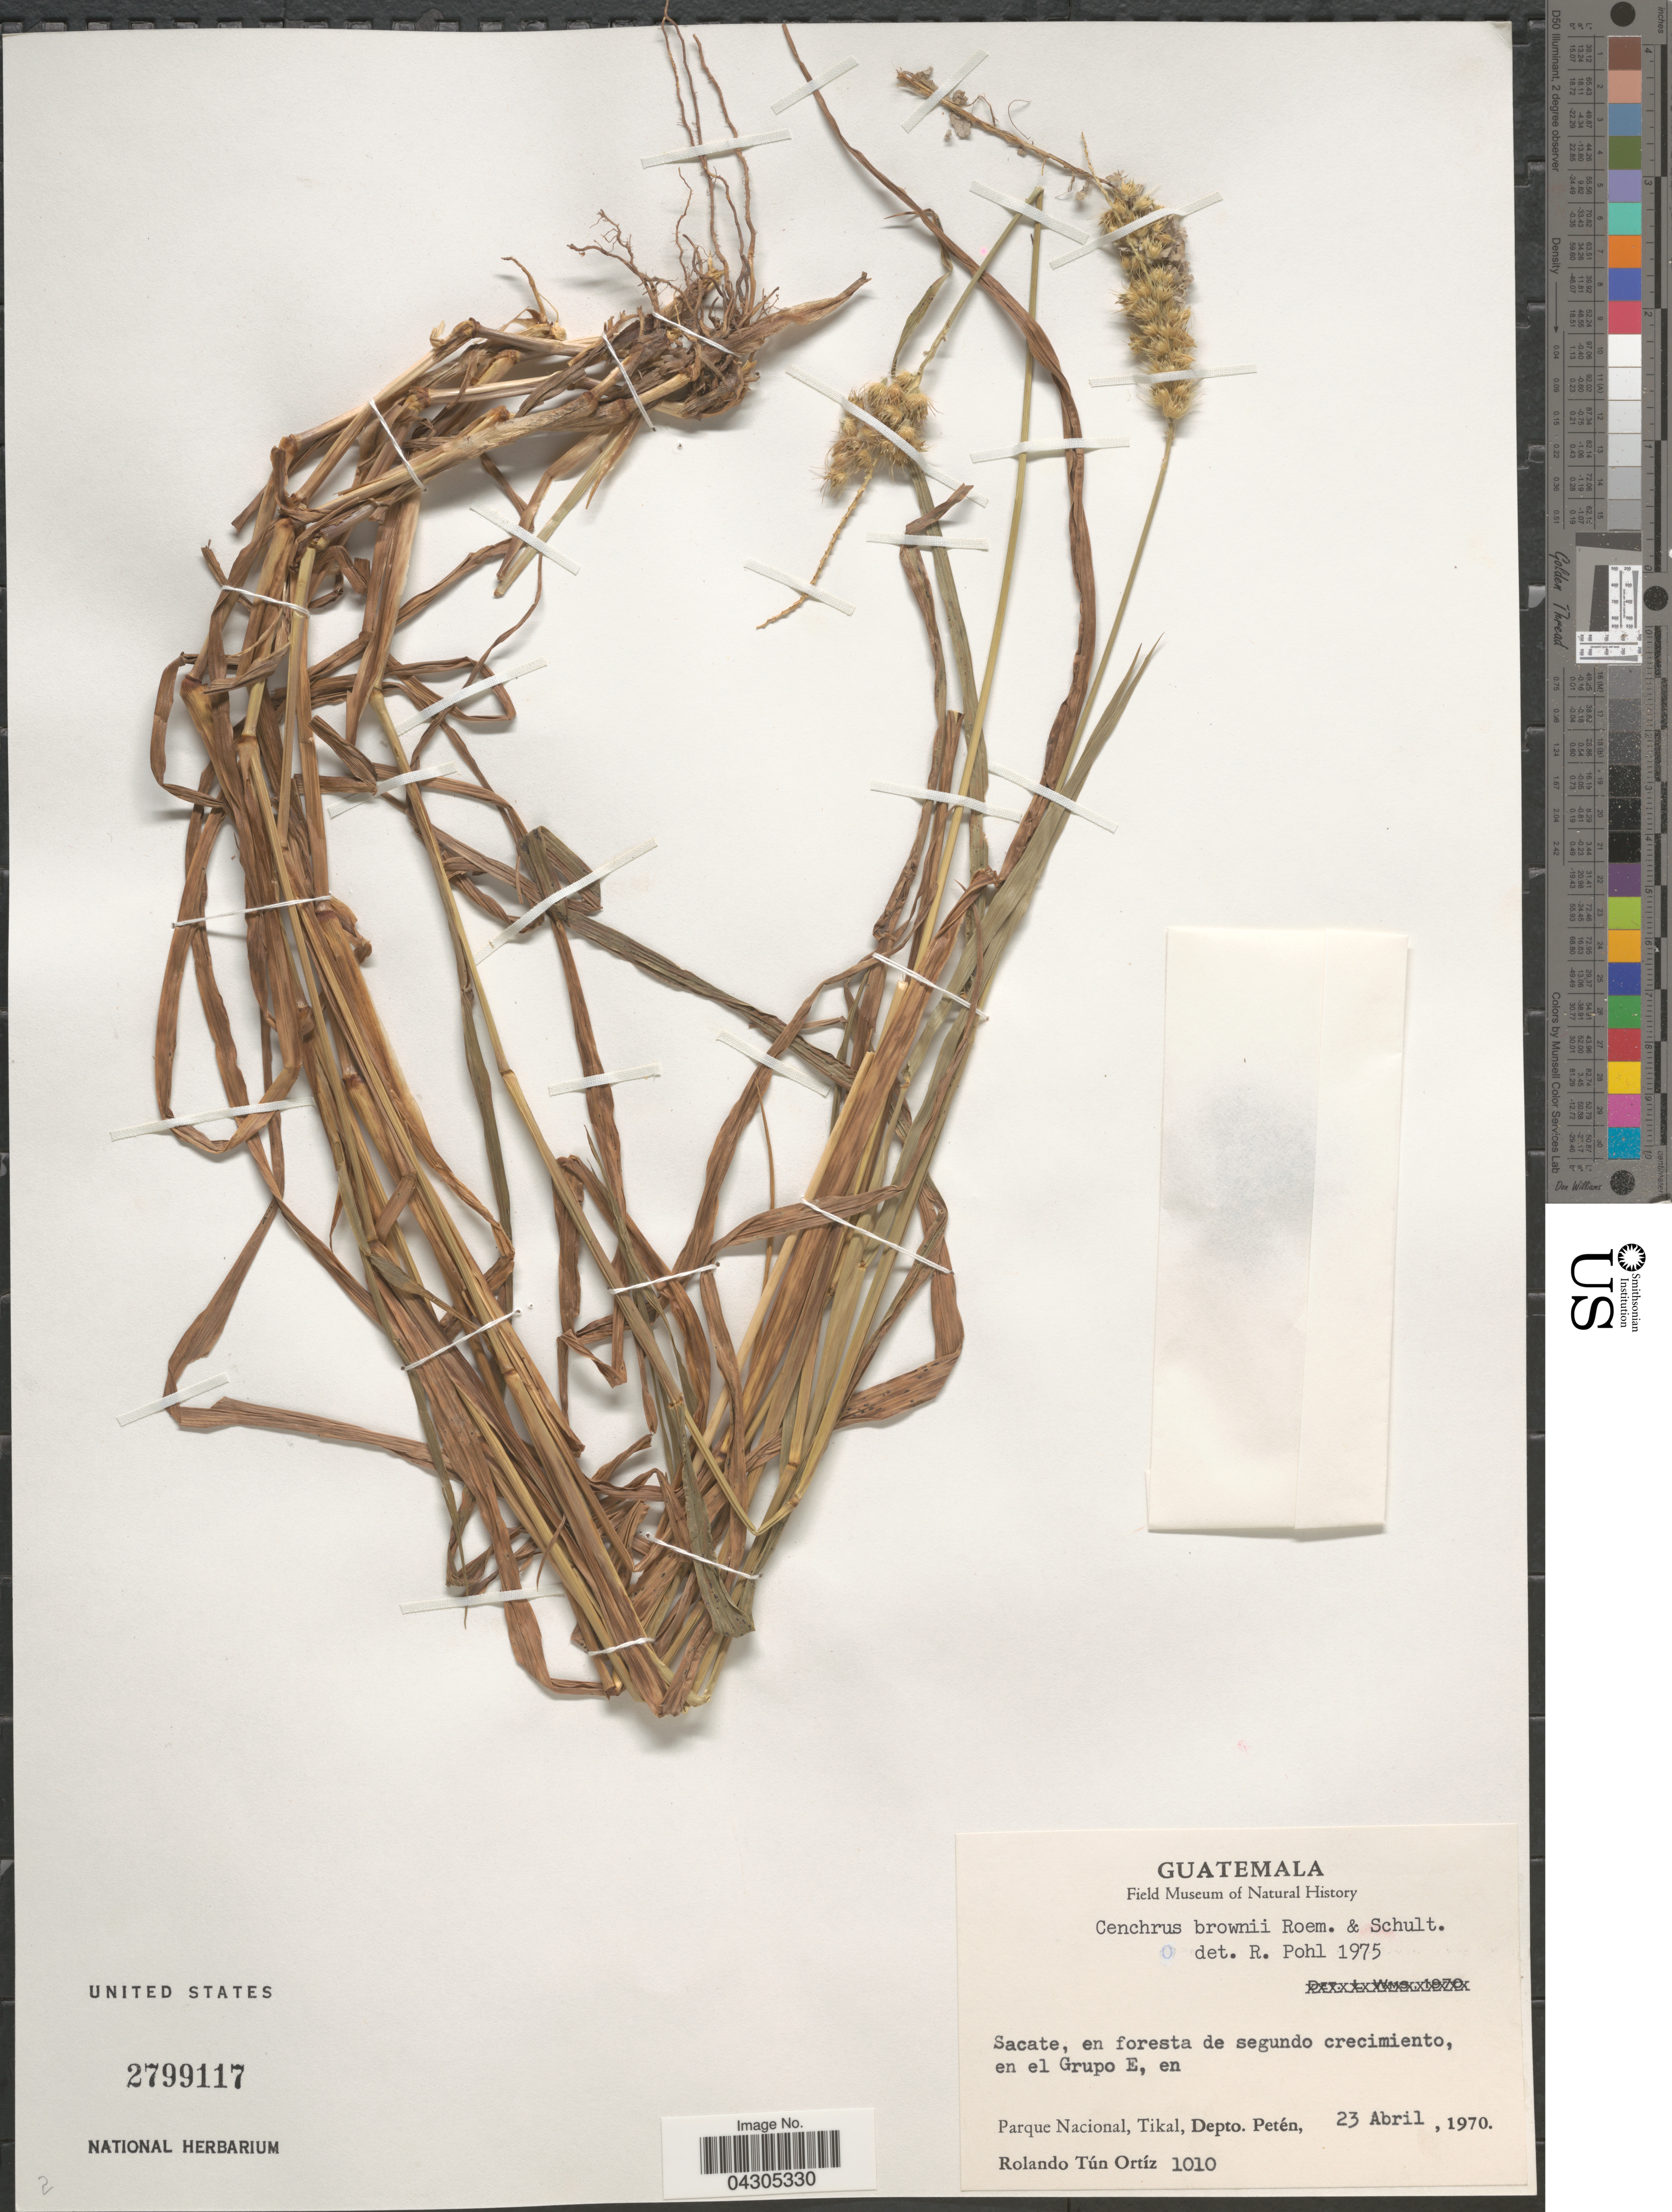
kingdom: Plantae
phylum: Tracheophyta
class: Liliopsida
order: Poales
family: Poaceae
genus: Cenchrus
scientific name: Cenchrus brownii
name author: Roem. & Schult.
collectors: R. T. Ortíz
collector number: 1010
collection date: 1970-04-23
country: Guatemala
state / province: El Peten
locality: Sacate, en foresta de segundo crecimiento, en el Grupo E, en Parque Nacional, Tikal, Depto. Petén.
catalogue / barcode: US 2799117